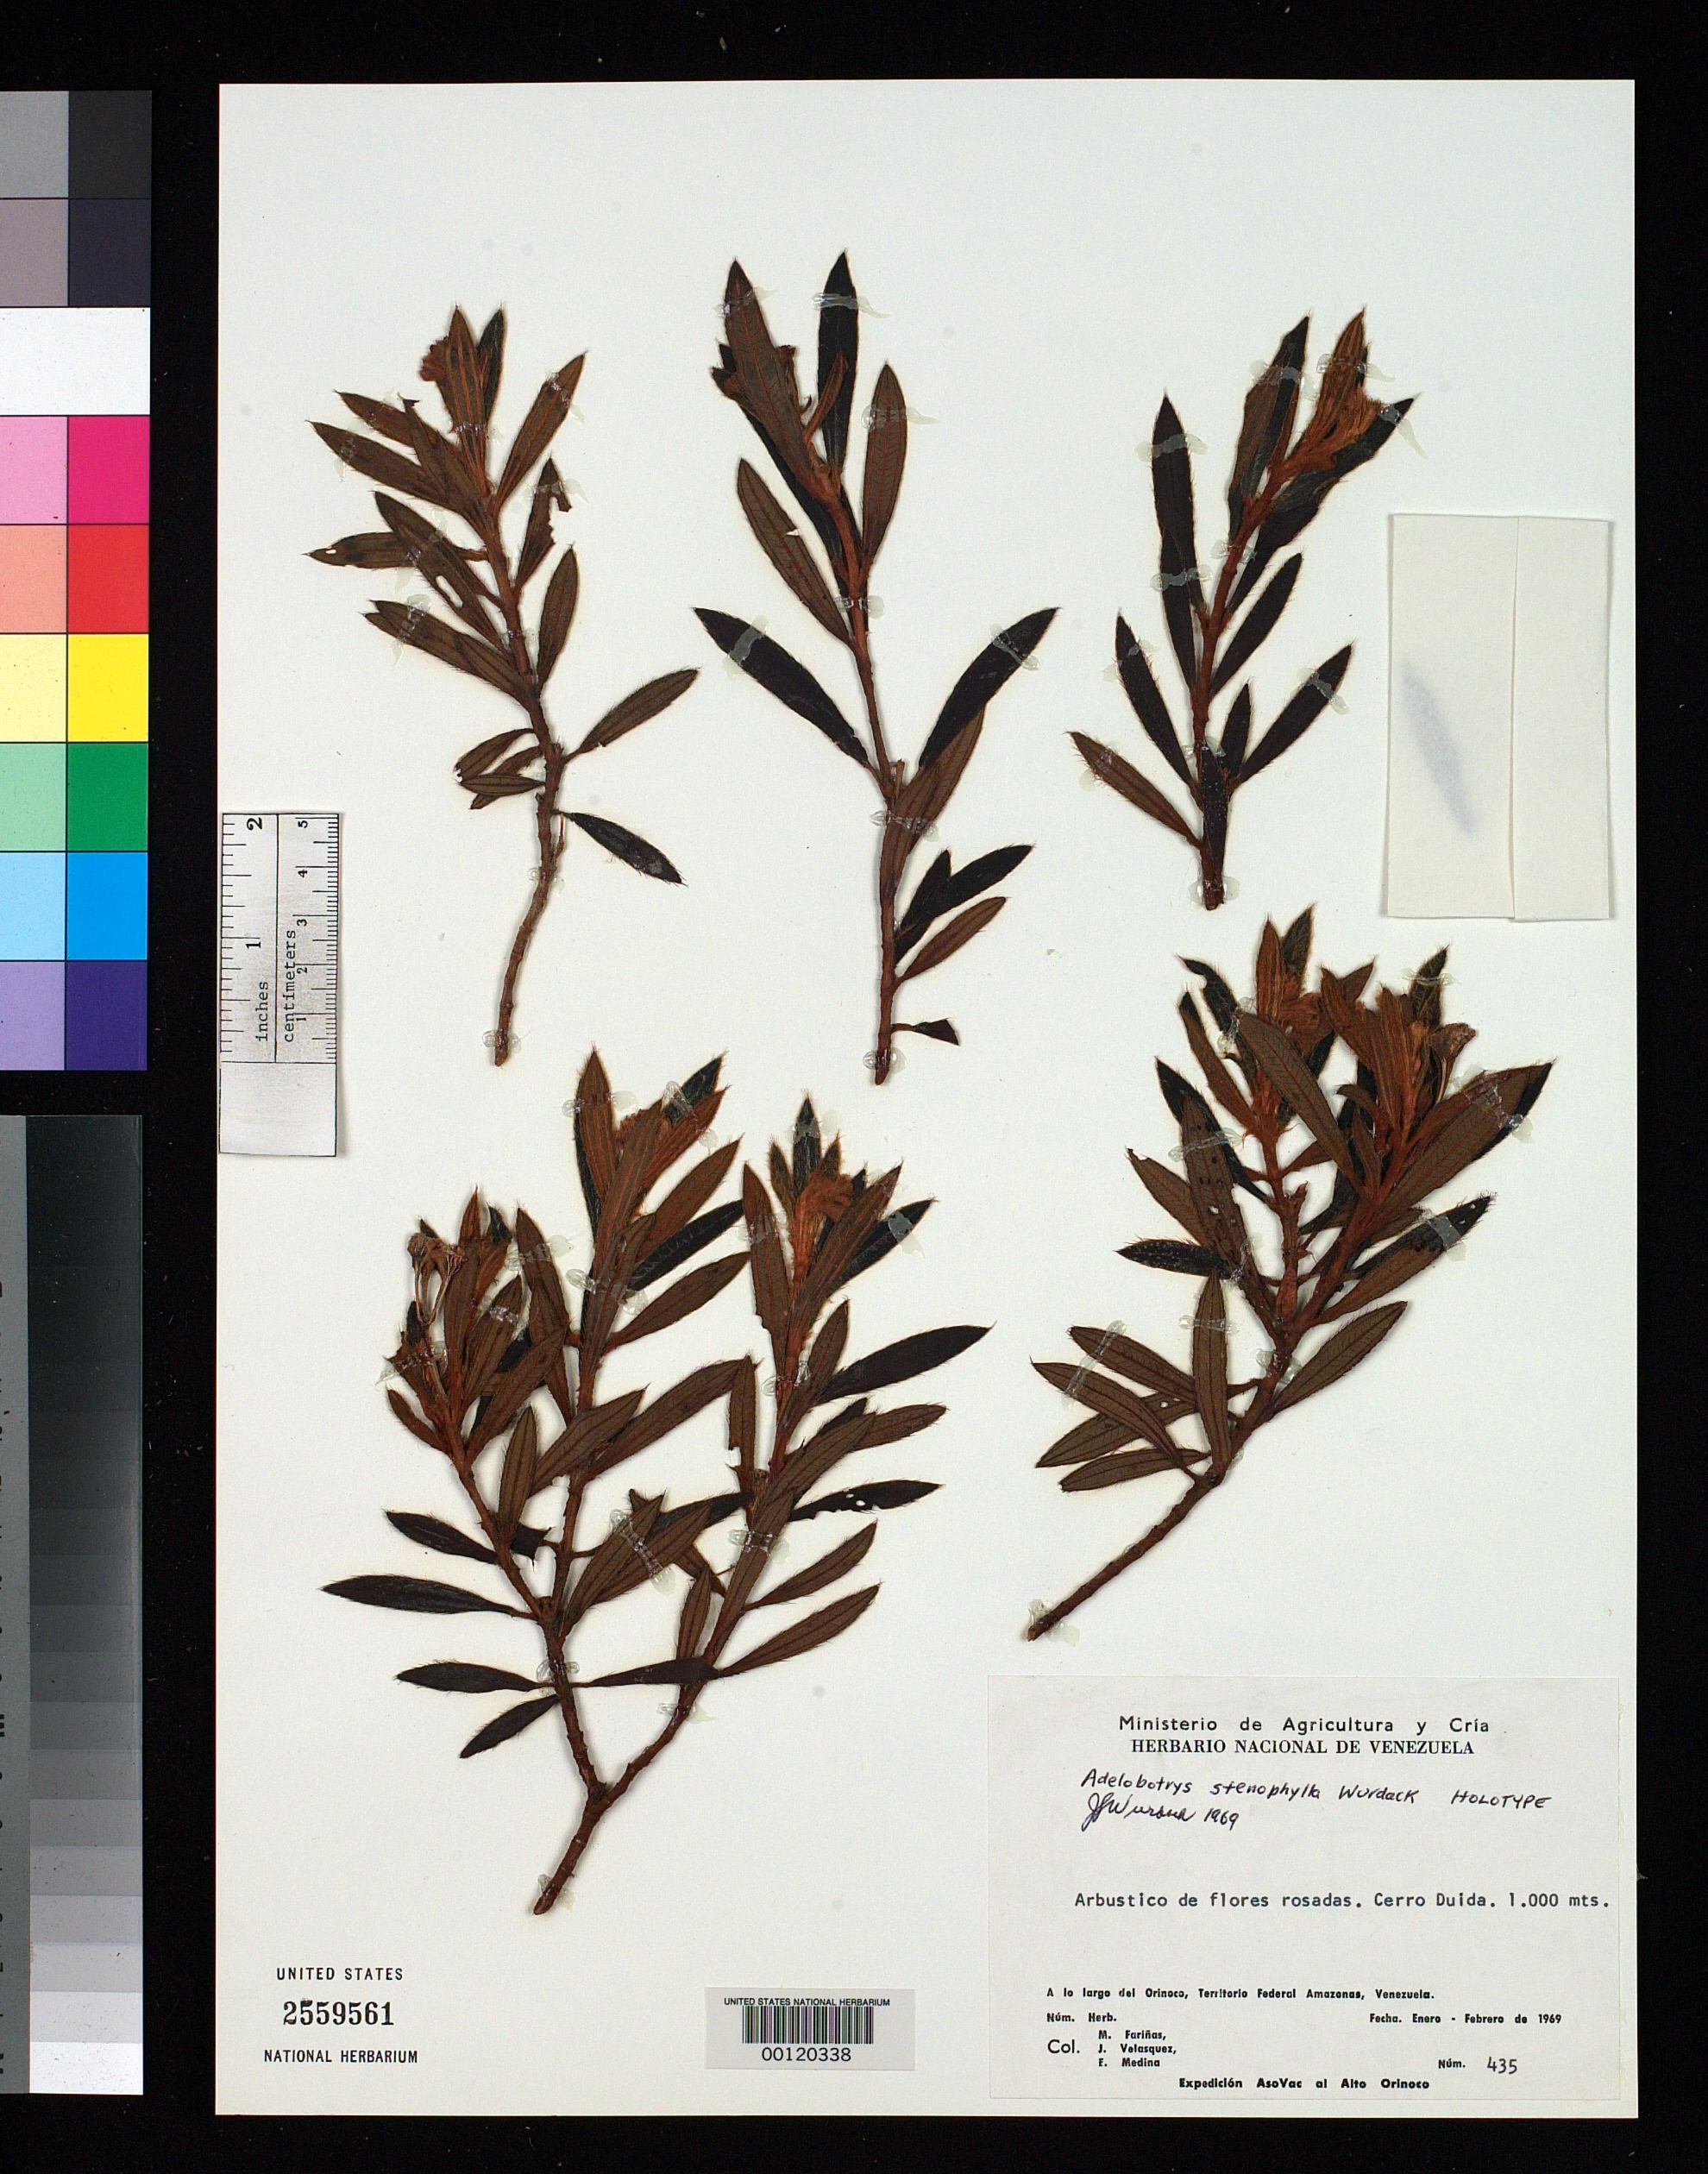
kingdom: Plantae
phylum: Tracheophyta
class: Magnoliopsida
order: Myrtales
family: Melastomataceae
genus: Adelobotrys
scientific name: Adelobotrys stenophylla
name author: Wurdack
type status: Holotype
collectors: M. Fariñas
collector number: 435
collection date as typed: Jan 1969 to -- Mar 1969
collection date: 1969-01/1969-03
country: Venezuela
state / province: Amazonas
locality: Cerro Duida.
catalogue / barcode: US 2559561